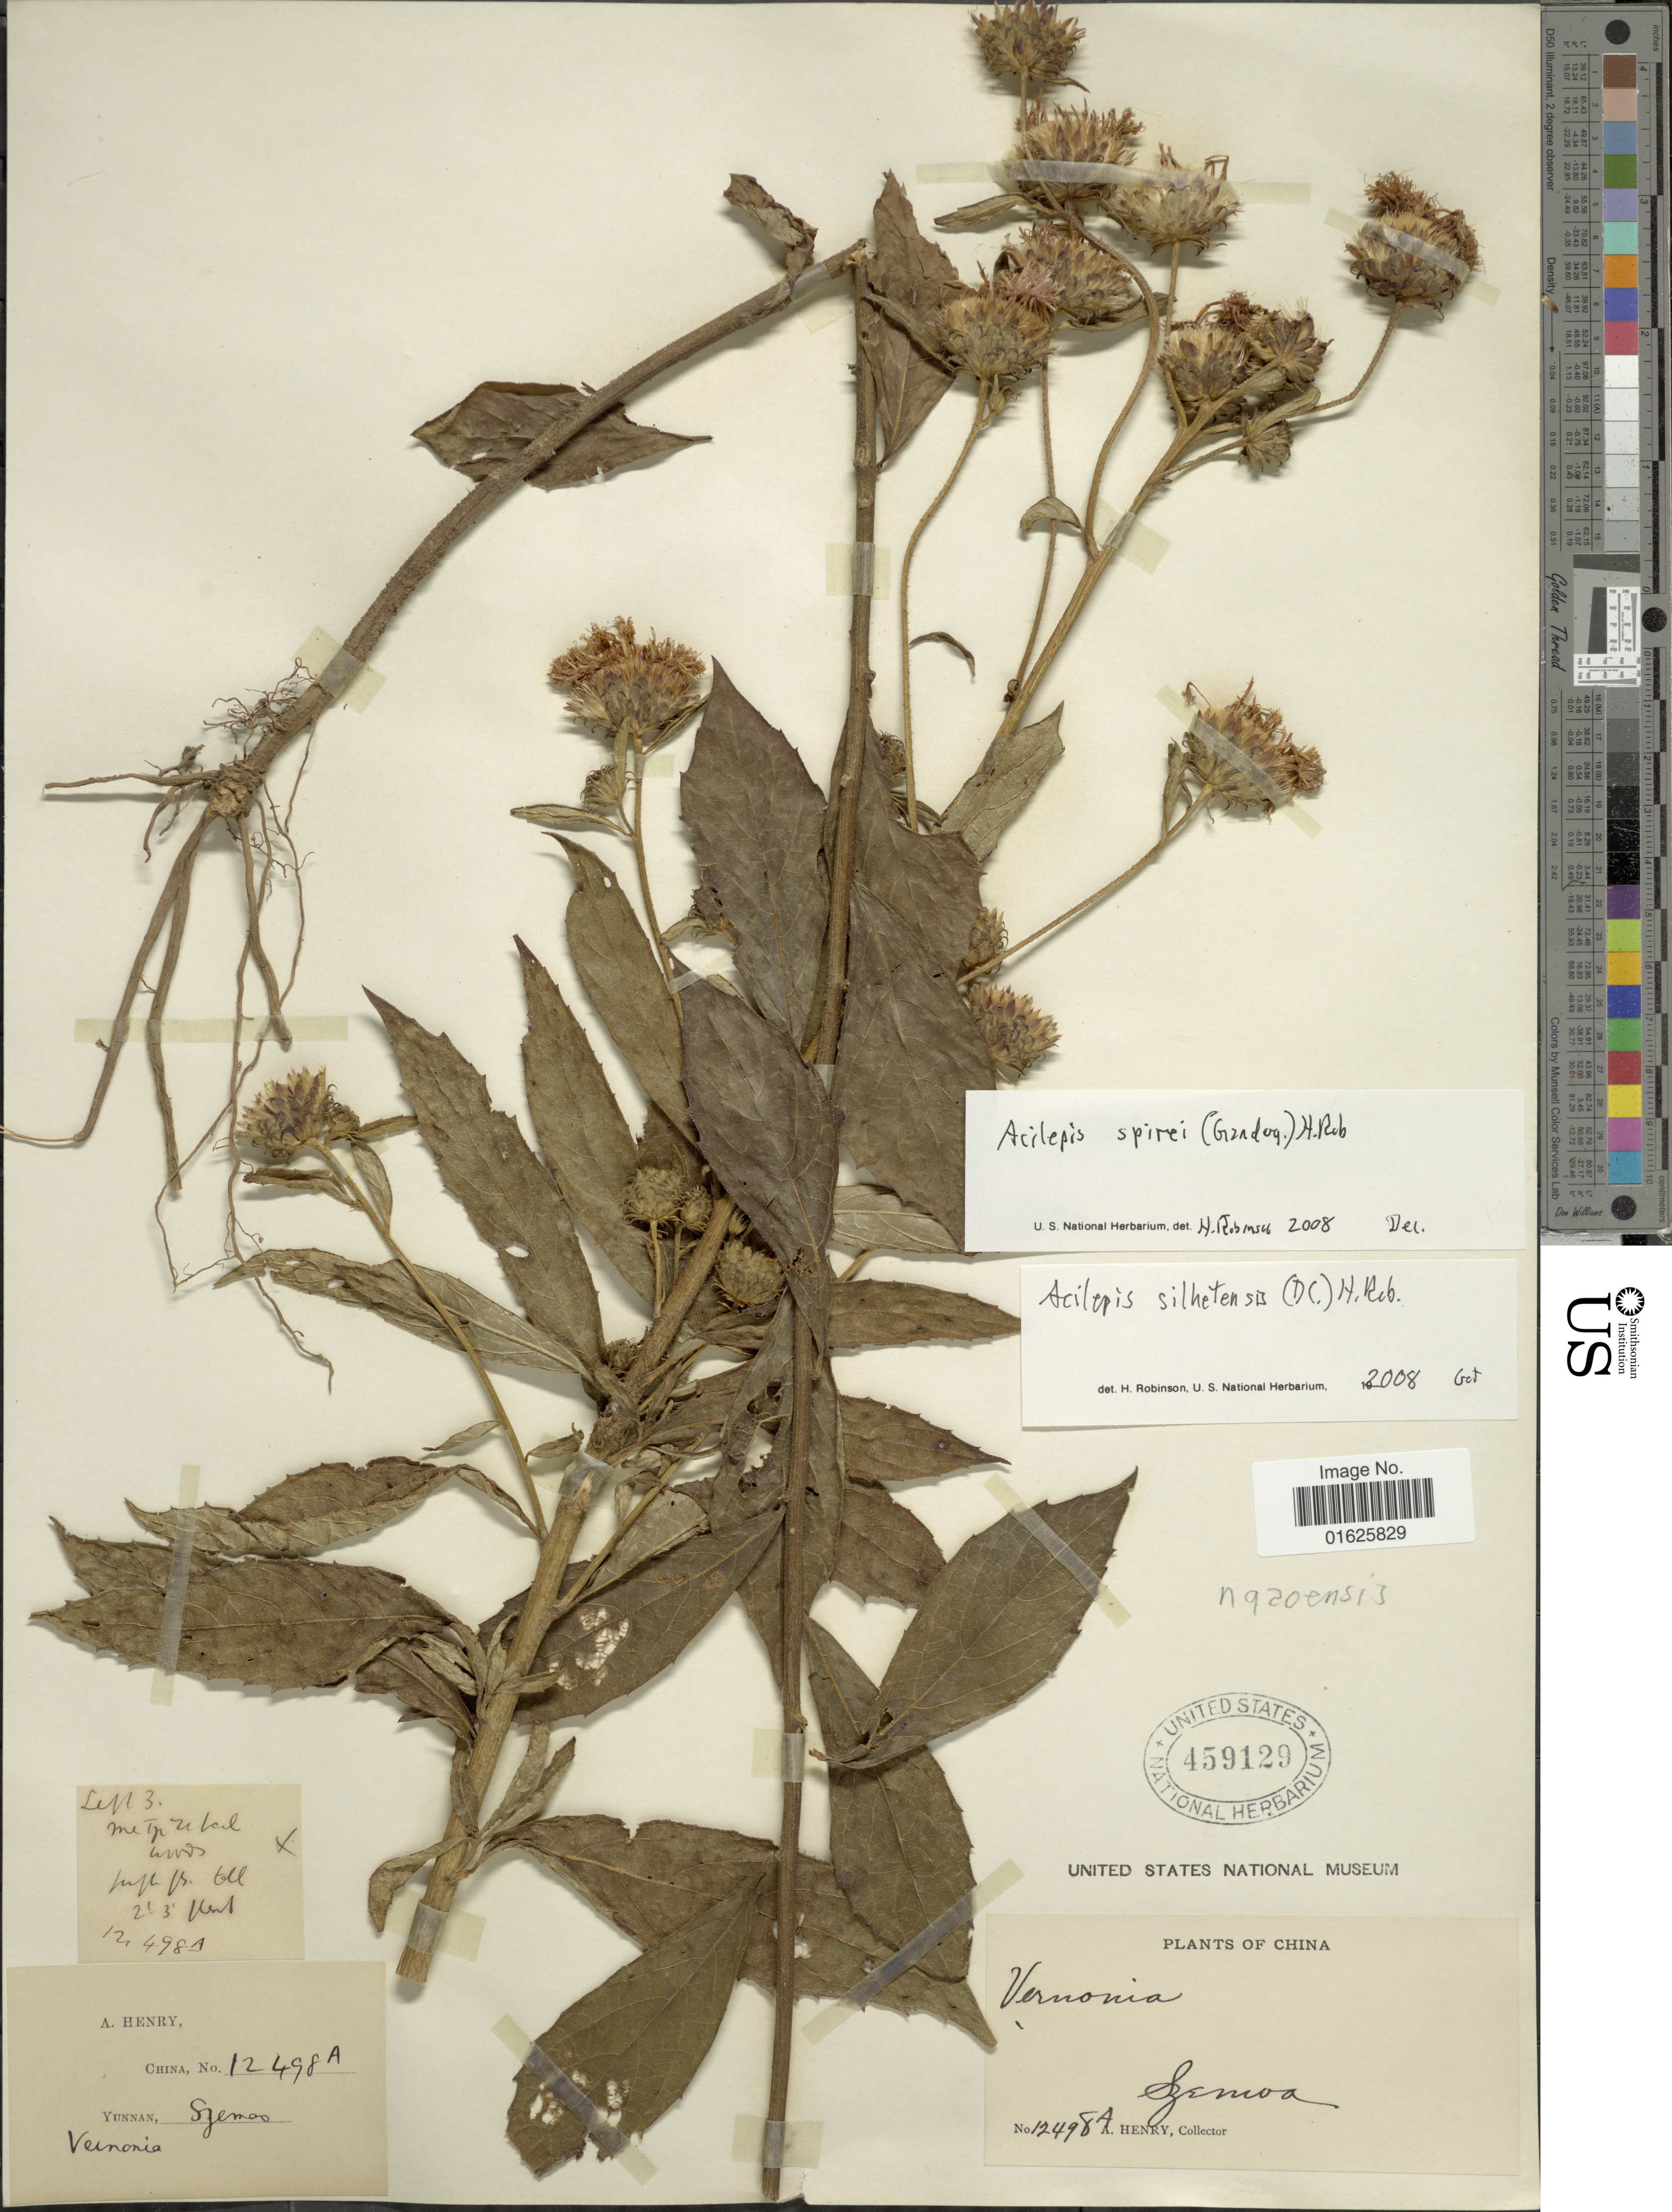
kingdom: Plantae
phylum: Tracheophyta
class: Magnoliopsida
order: Asterales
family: Asteraceae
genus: Acilepis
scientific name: Acilepis spirei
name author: (Gand.) H. Rob.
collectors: A. Henry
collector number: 12498 A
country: China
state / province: Yunnan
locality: Szemao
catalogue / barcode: US 459129